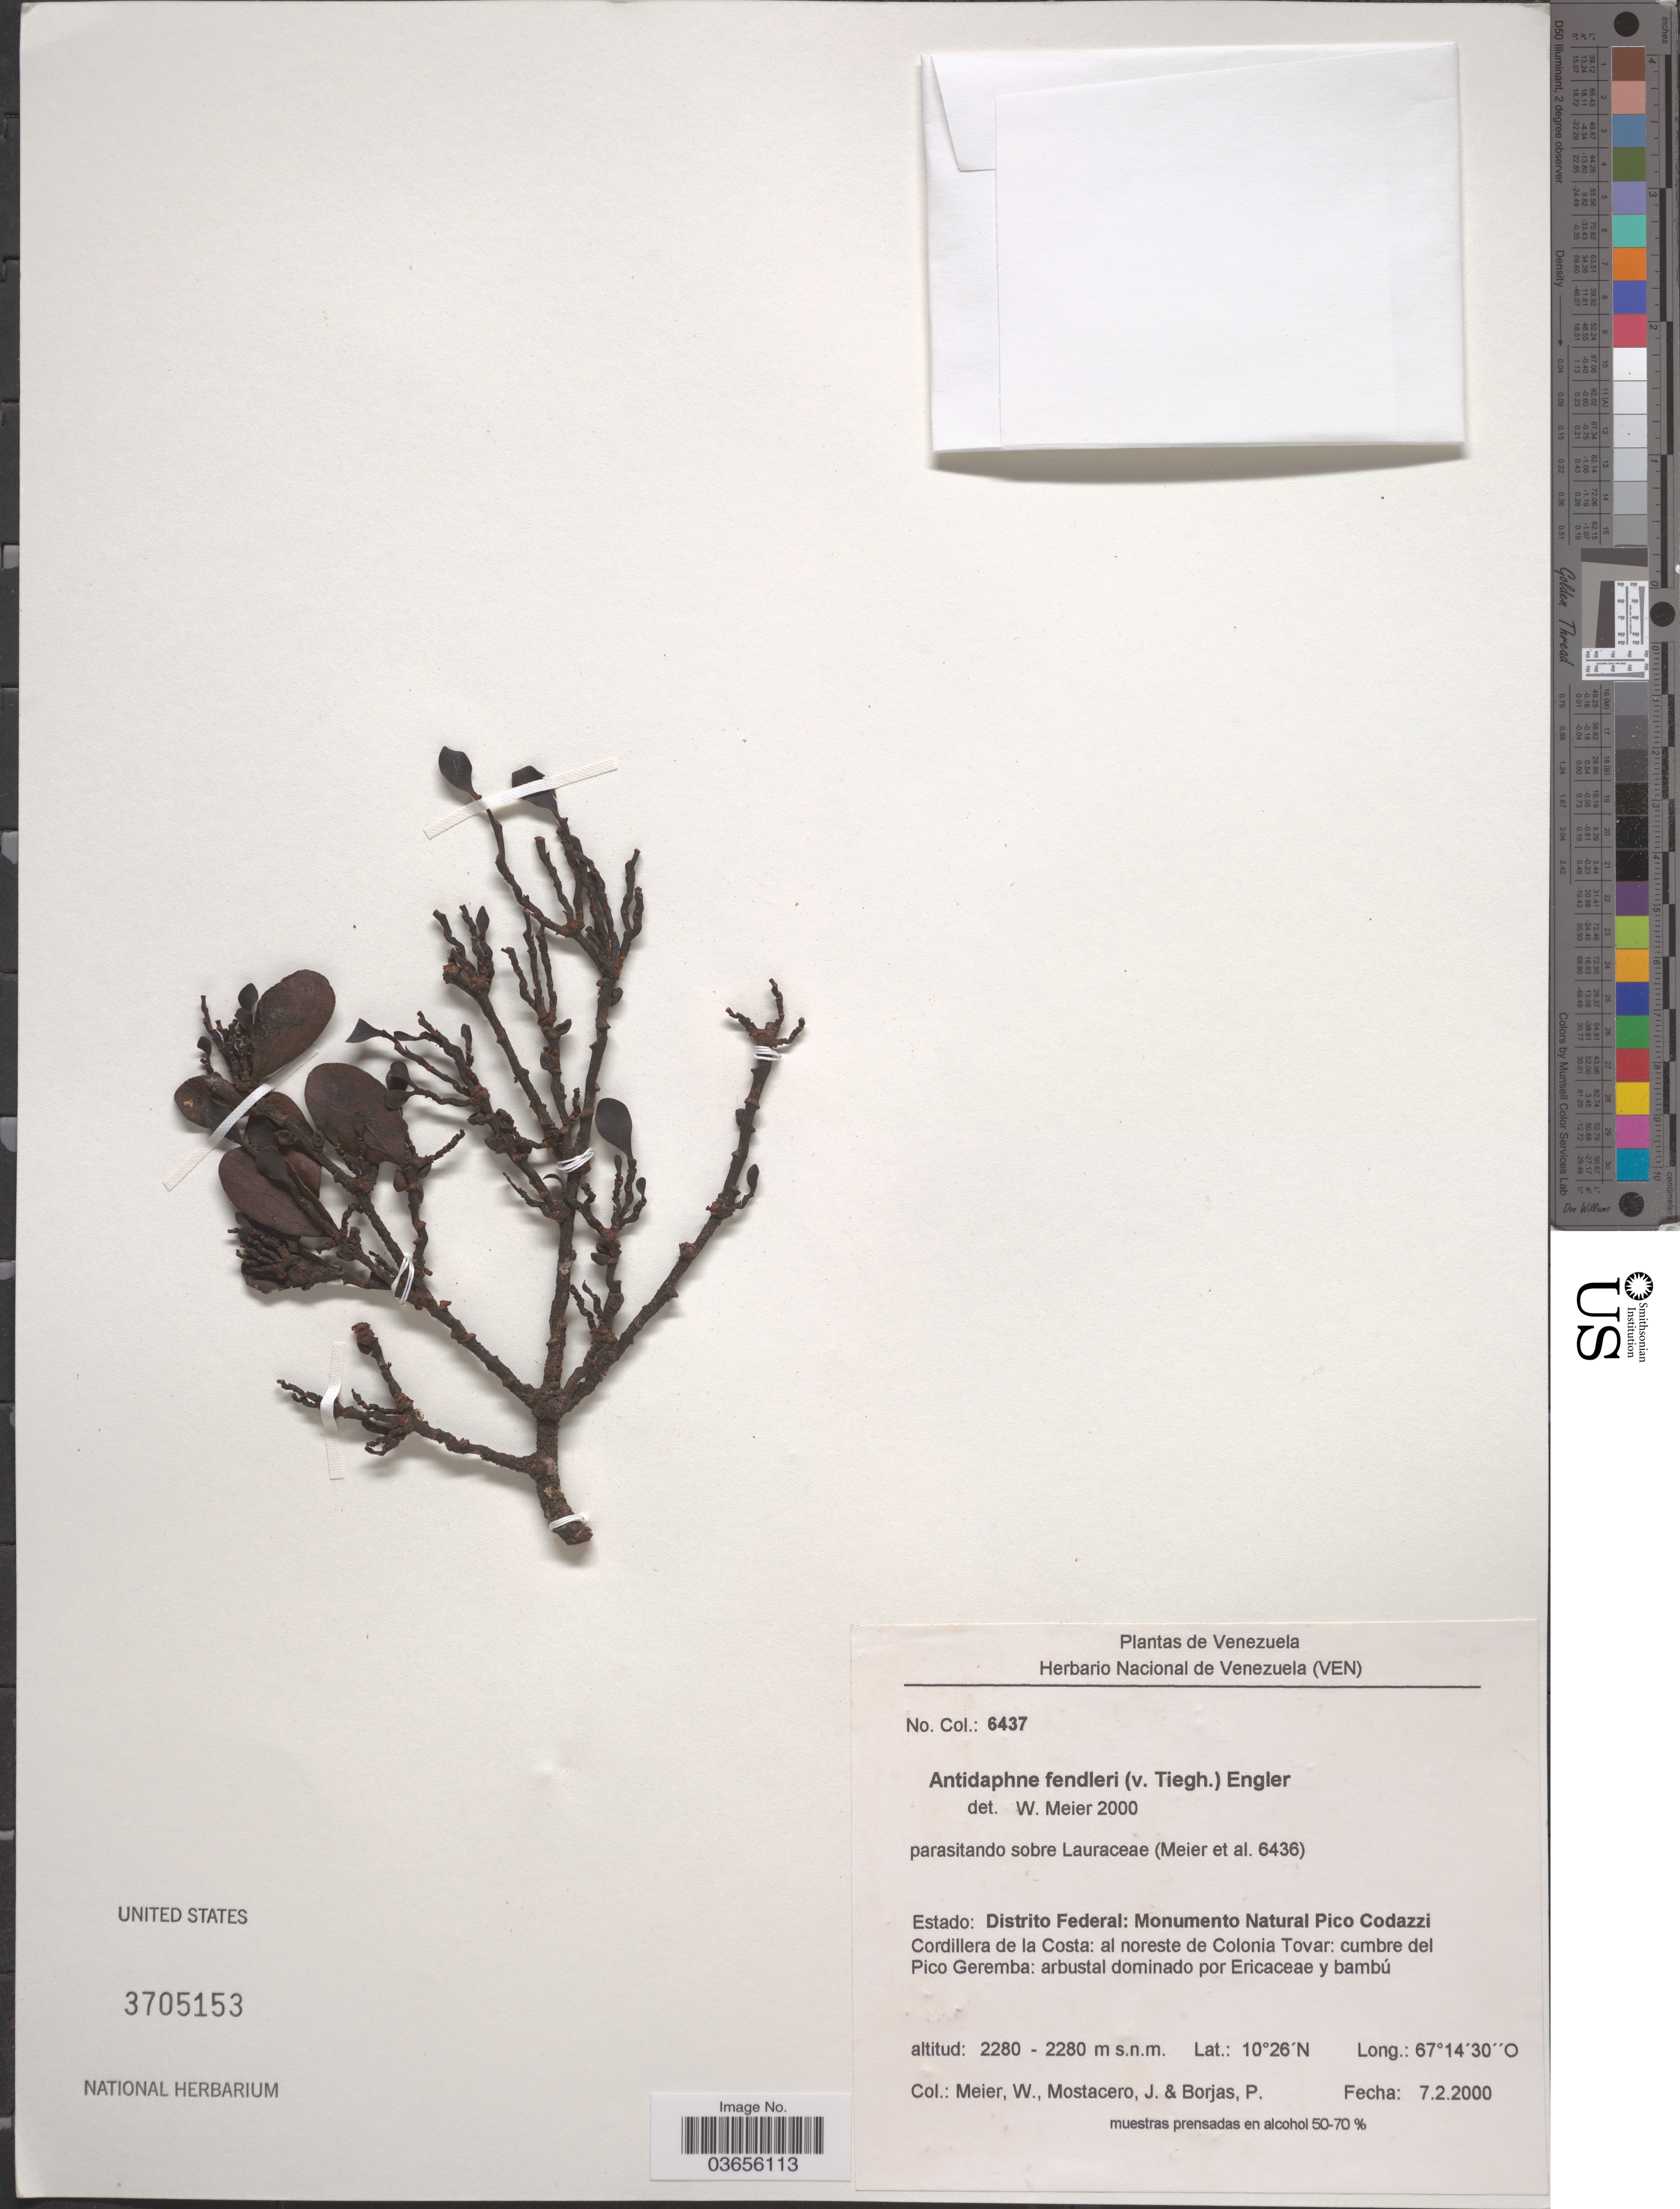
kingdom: Plantae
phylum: Tracheophyta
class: Magnoliopsida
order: Santalales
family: Santalaceae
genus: Antidaphne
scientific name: Antidaphne fendleri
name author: (Tiegh.) Engl.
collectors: W. Meier, J. Mostacero & P. Borjas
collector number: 6437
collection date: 2000-02-07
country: Venezuela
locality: Estado: Distrito Federal: Monumento Natural Pico Codazzi. Cordillera de la Costa: al noreste de Colonia Tovar: cumbre del Pico Geremba.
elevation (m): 2280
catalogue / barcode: US 3705153